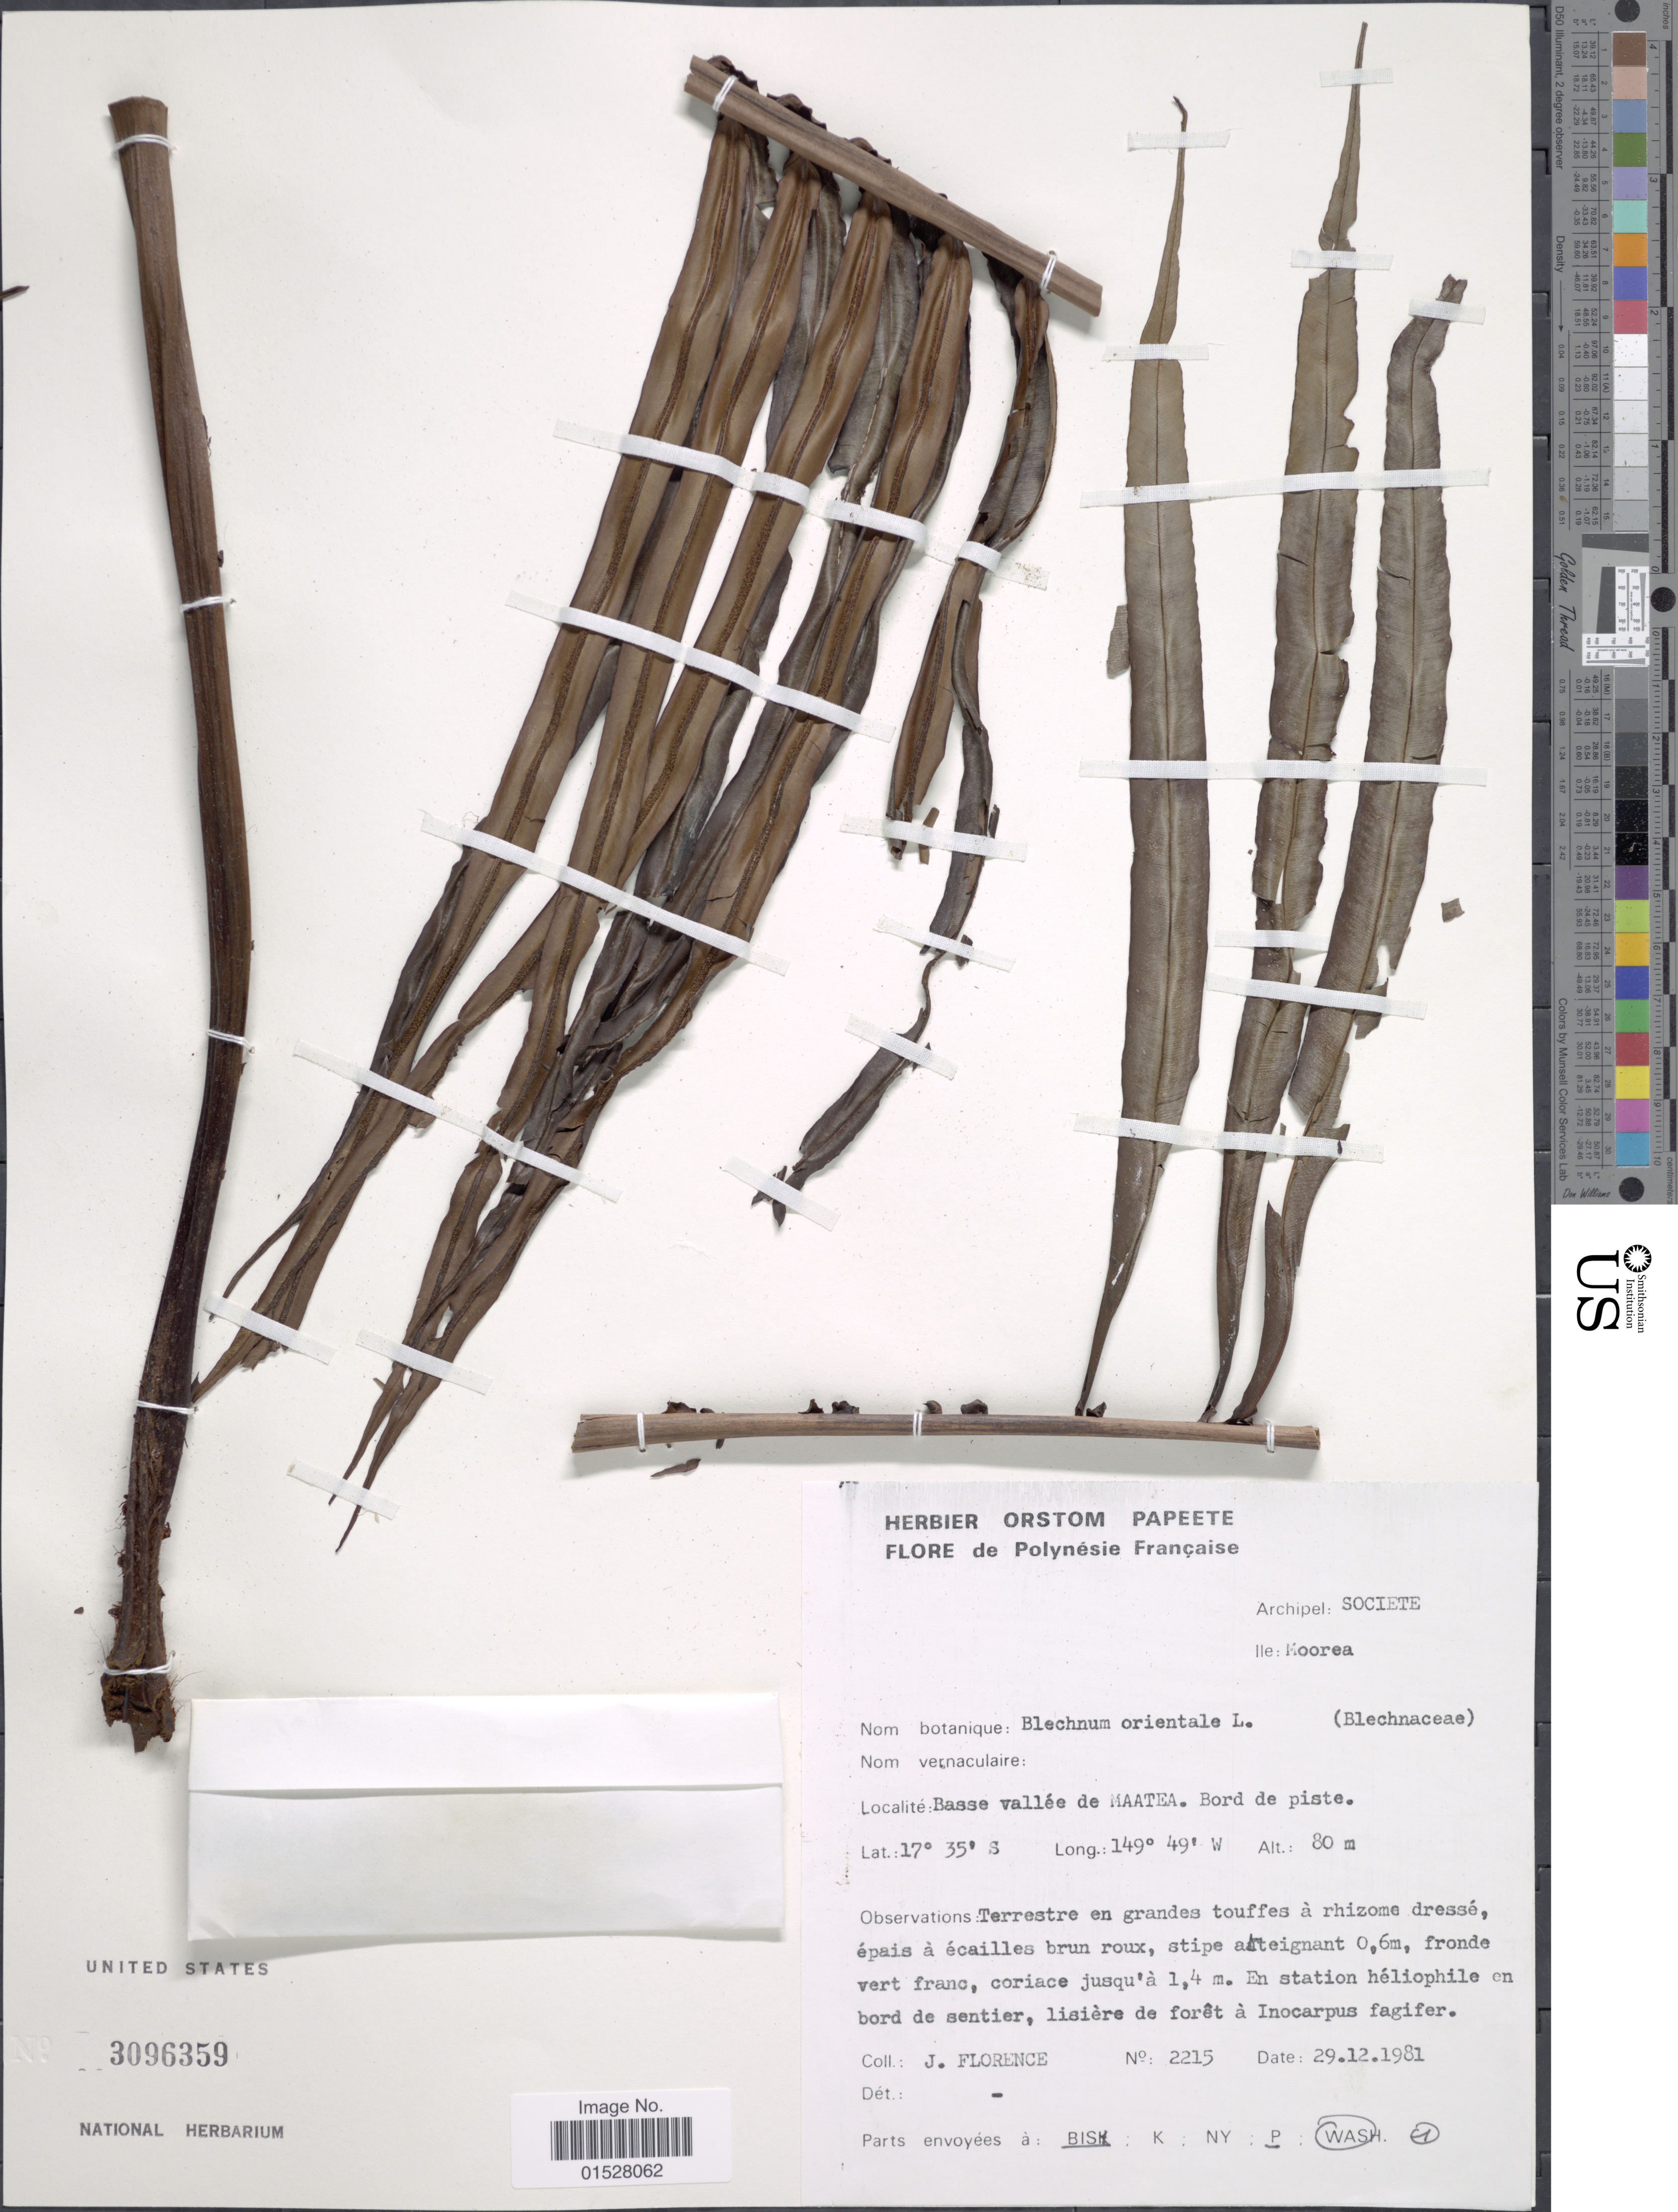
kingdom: Plantae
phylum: Tracheophyta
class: Polypodiopsida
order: Polypodiales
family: Blechnaceae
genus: Blechnum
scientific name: Blechnum orientale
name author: L.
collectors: J. Florence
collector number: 2215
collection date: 1981-12-29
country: French Polynesia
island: Moorea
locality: Archipel: Societe, Ile: Moorea, Basse vallée de Maatea, Bord de piste.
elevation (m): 80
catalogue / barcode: US 3096359